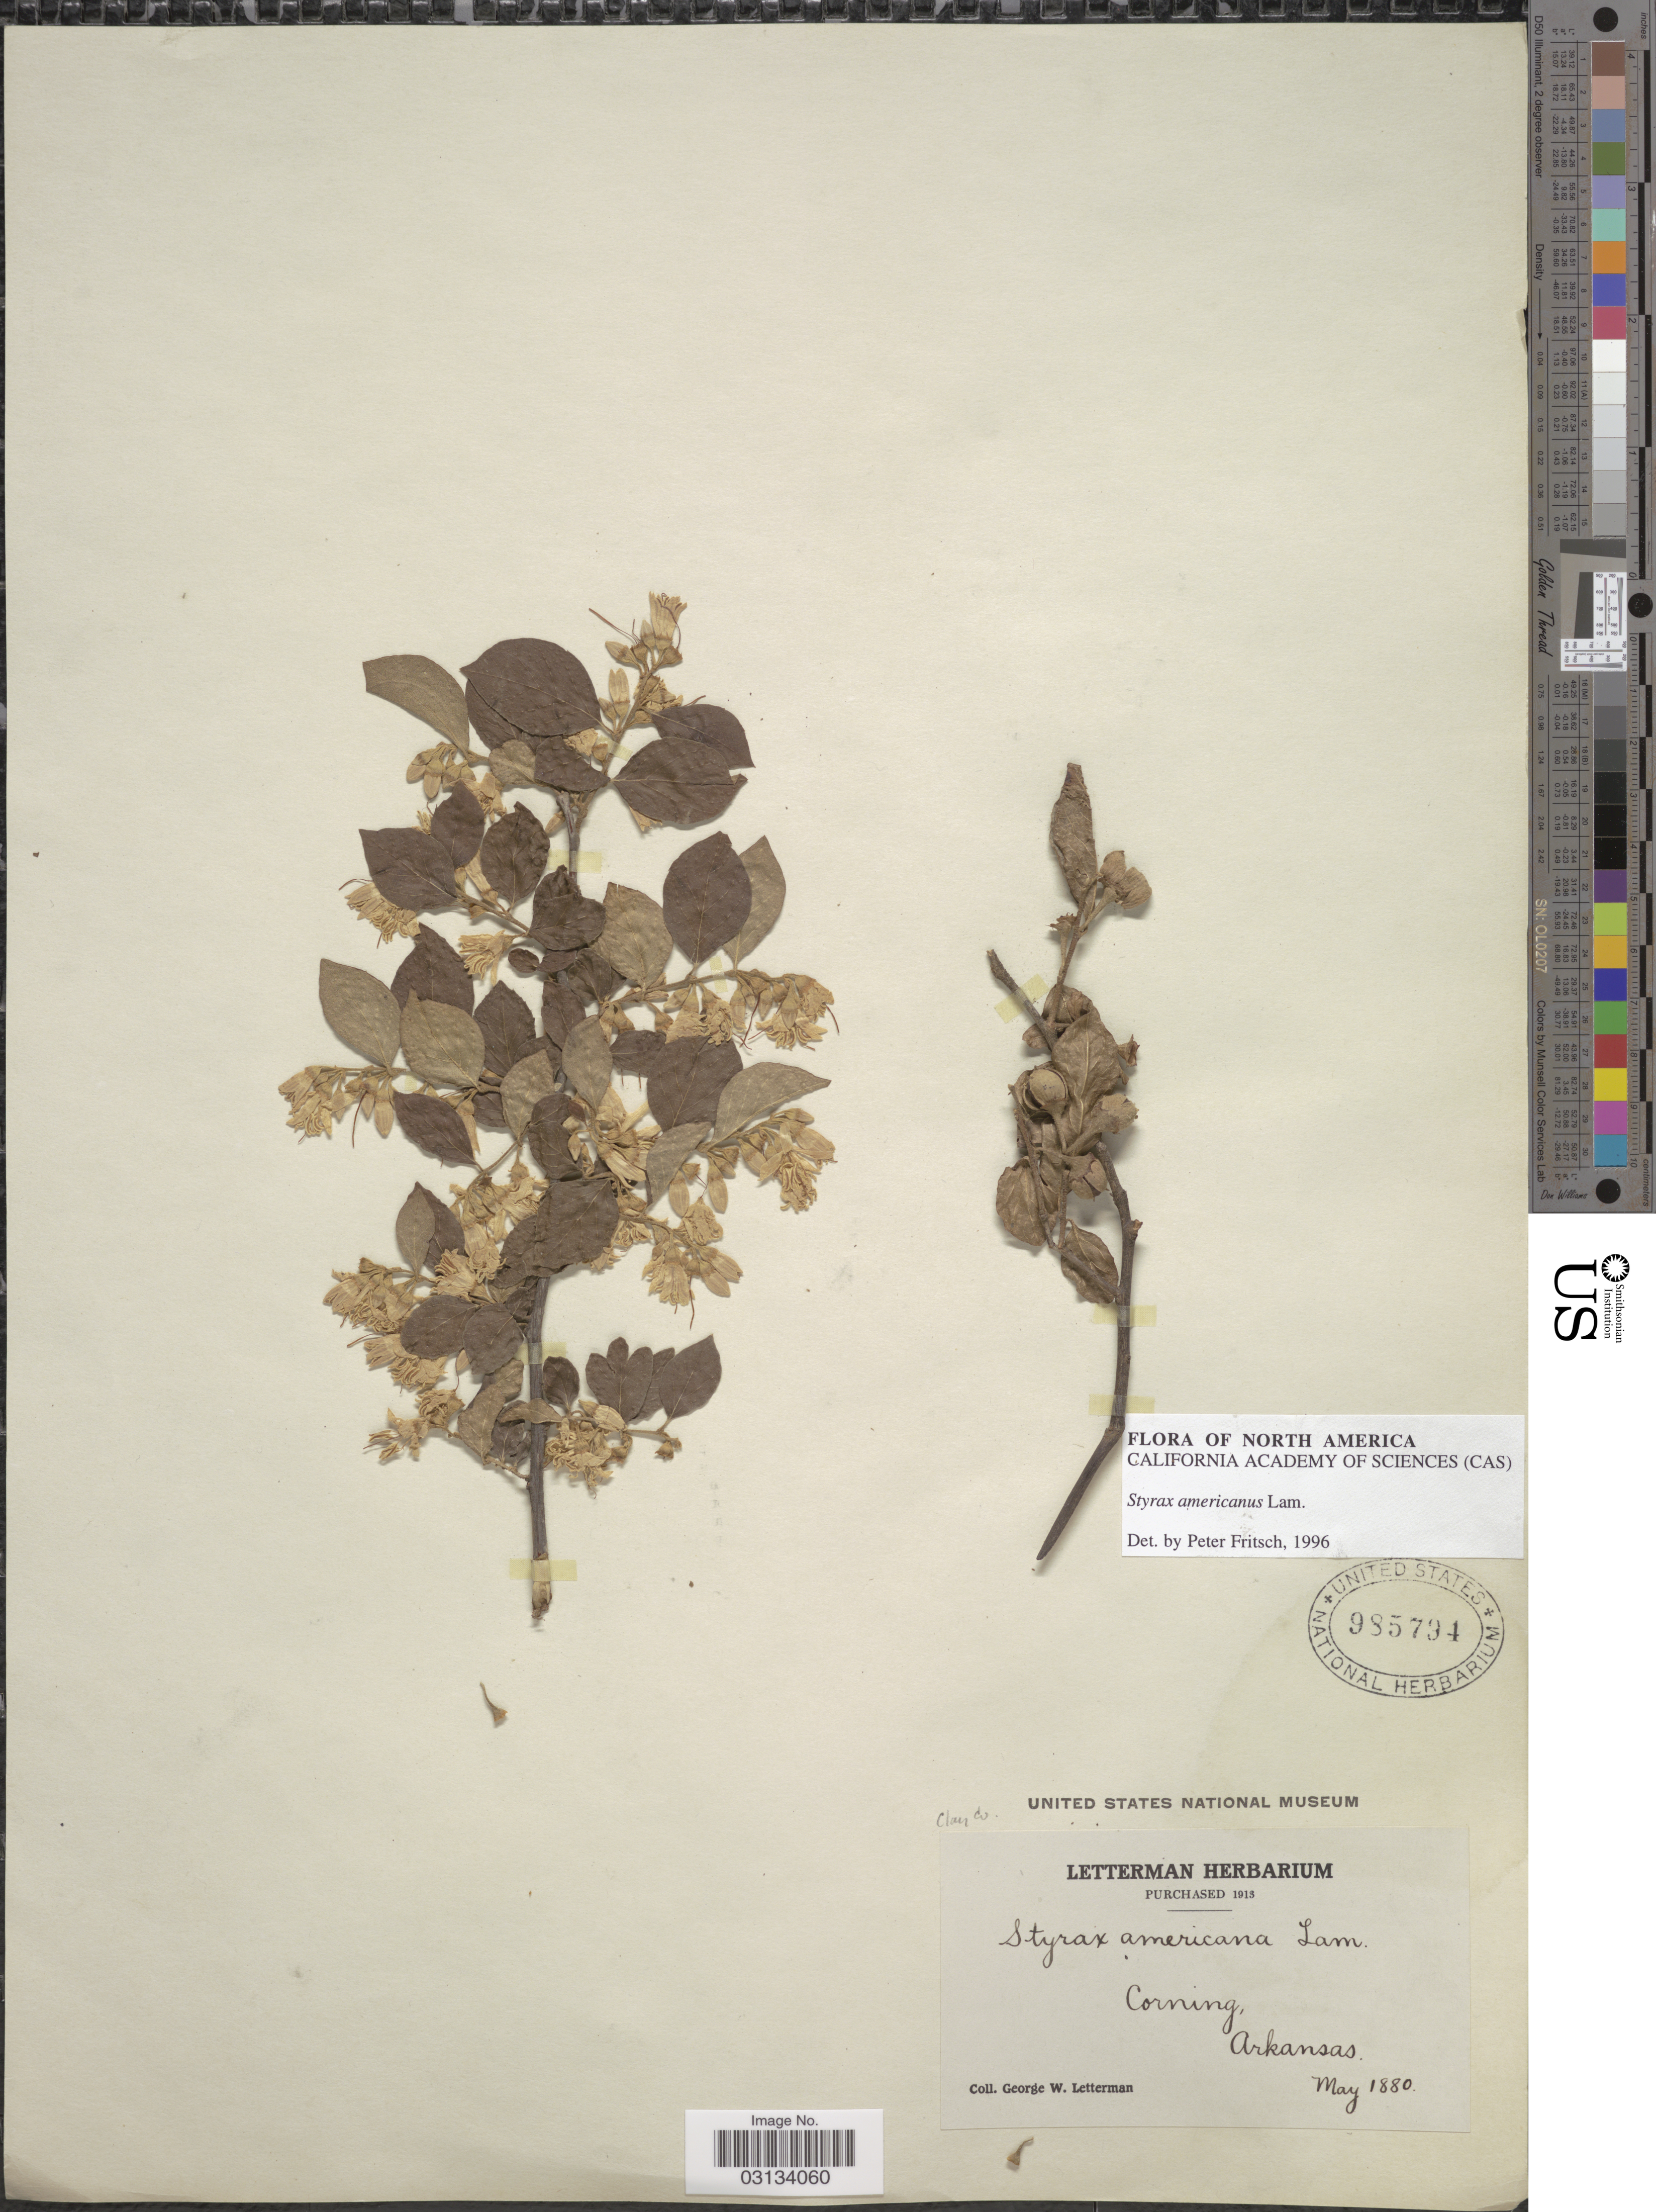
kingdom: Plantae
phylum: Tracheophyta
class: Magnoliopsida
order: Ericales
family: Styracaceae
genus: Styrax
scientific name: Styrax americanus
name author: Lam.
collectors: G. W. Letterman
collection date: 1880-05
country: United States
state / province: Arkansas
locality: Corning. Clay Co.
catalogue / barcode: US 985794